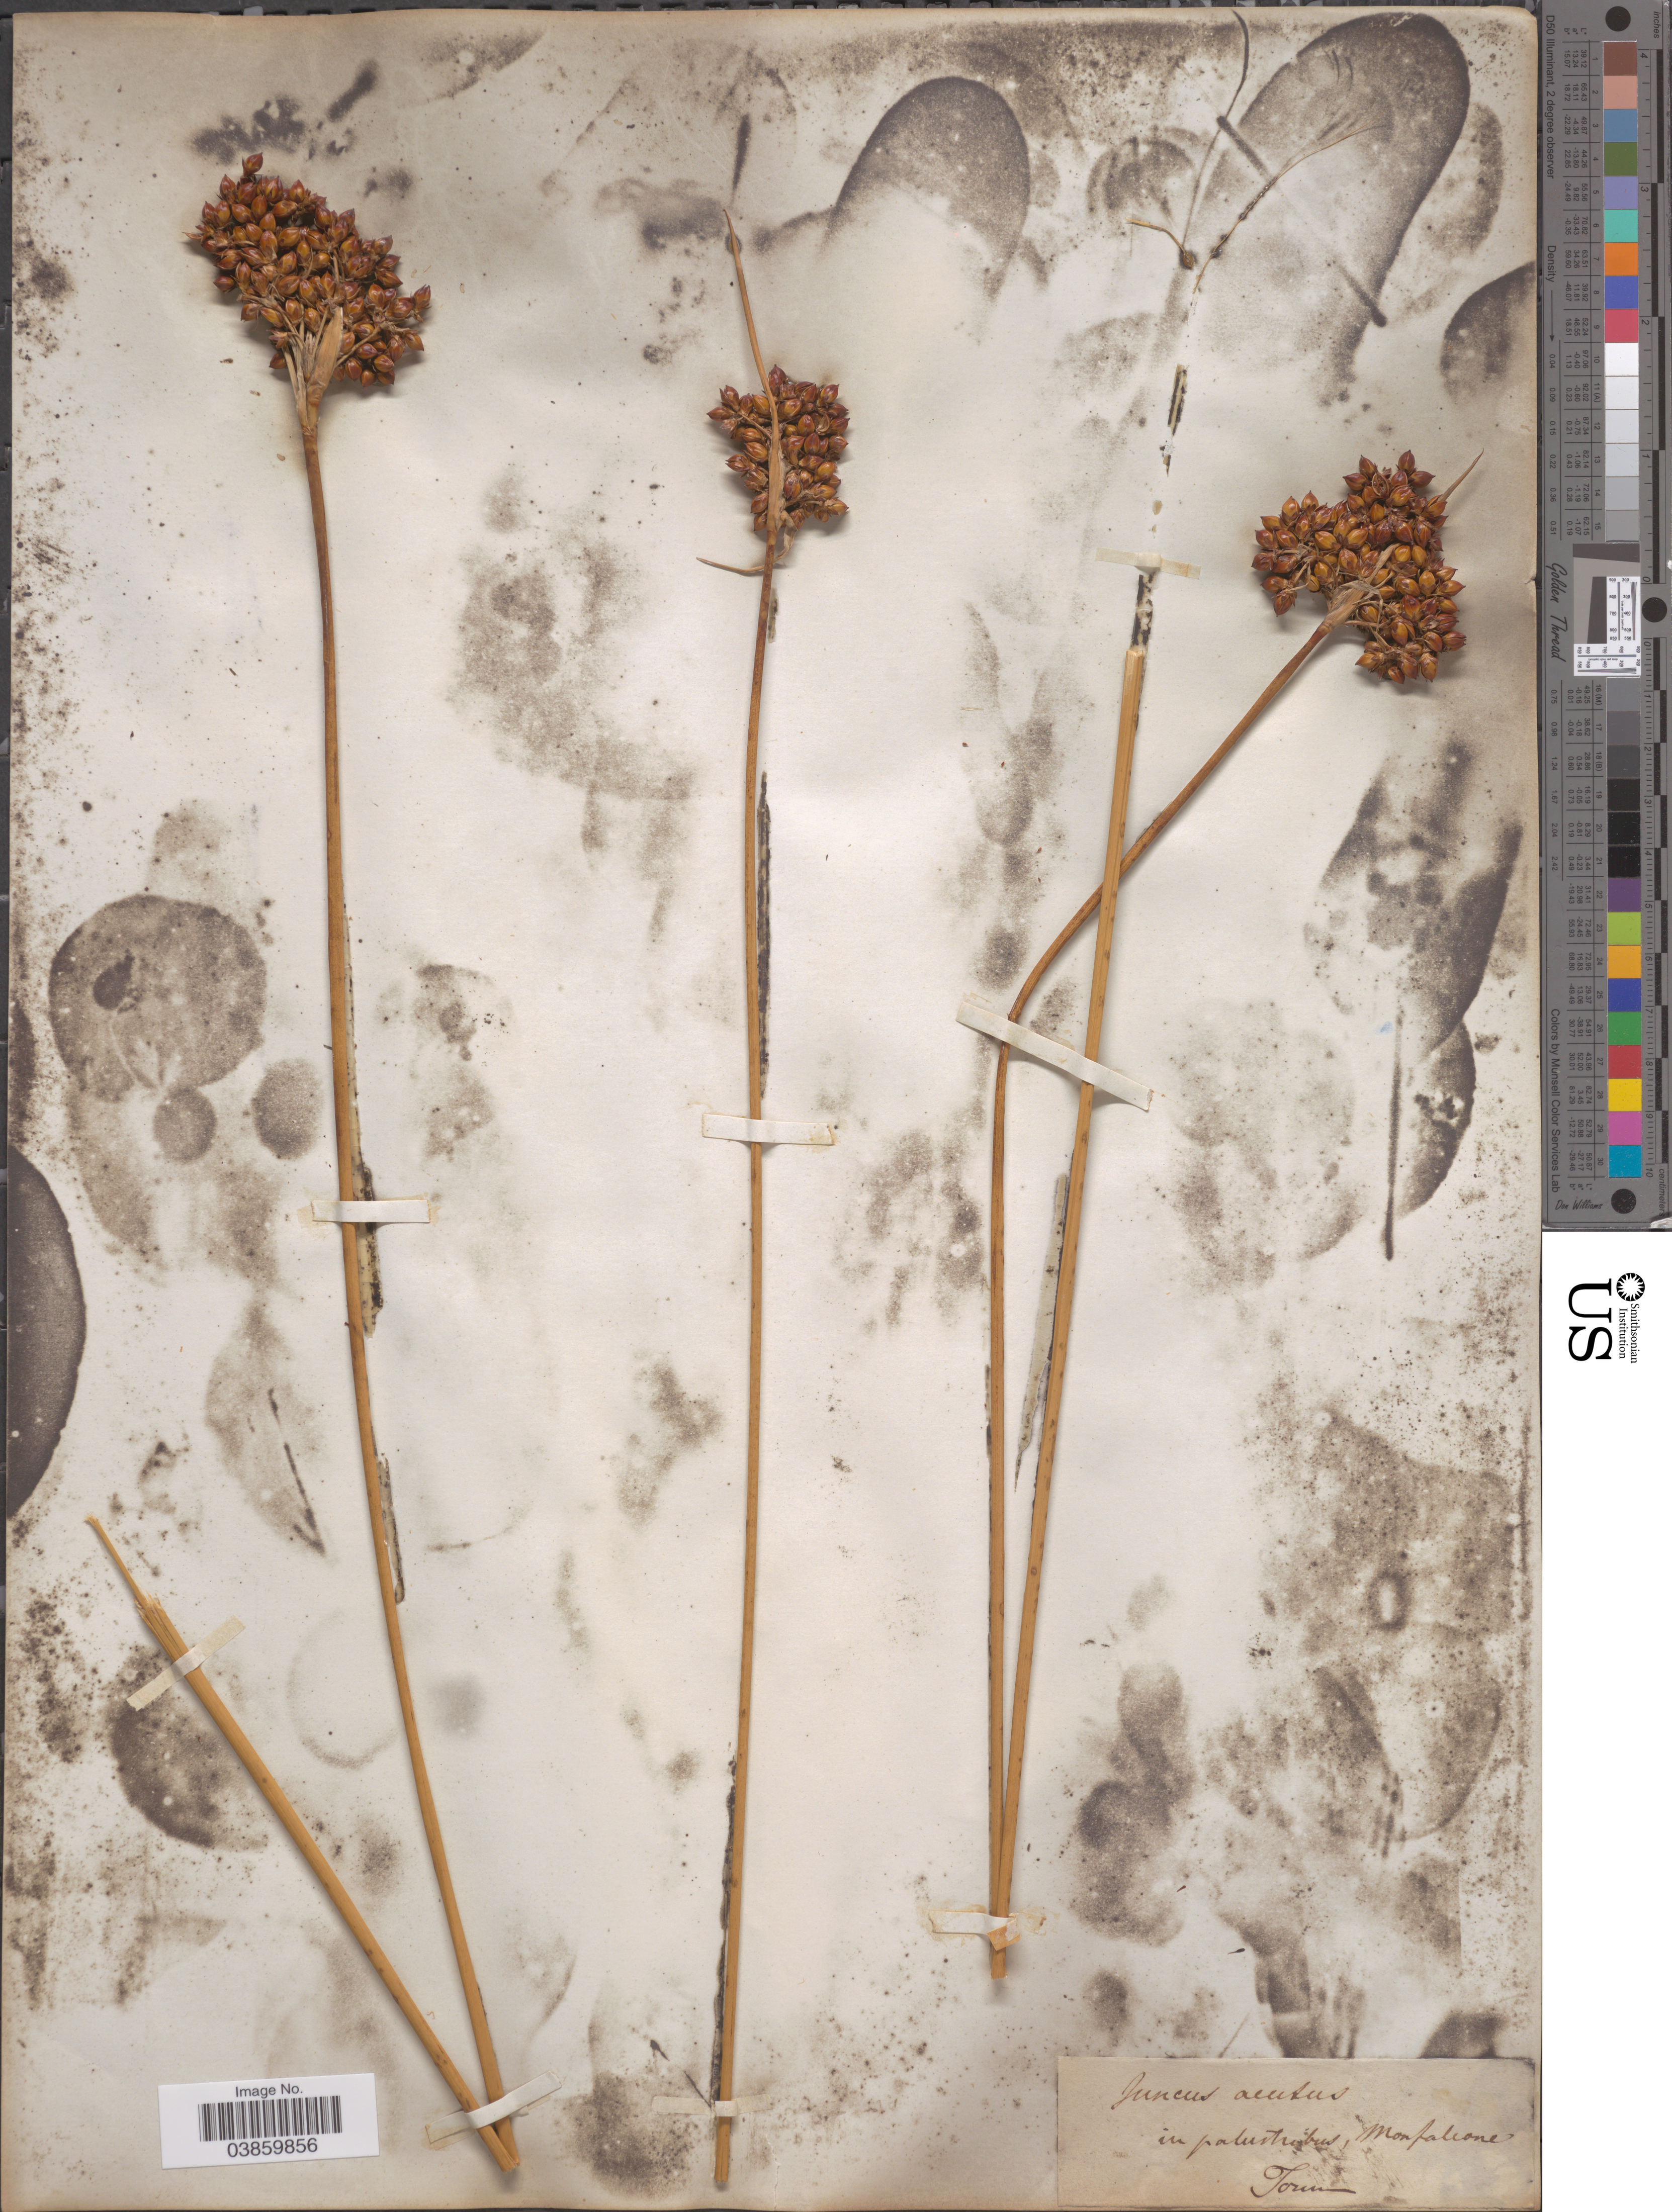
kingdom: Plantae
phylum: Tracheophyta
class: Liliopsida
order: Poales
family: Juncaceae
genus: Juncus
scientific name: Juncus acutus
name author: L.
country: Italy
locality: In palustribus, Monfalcone.